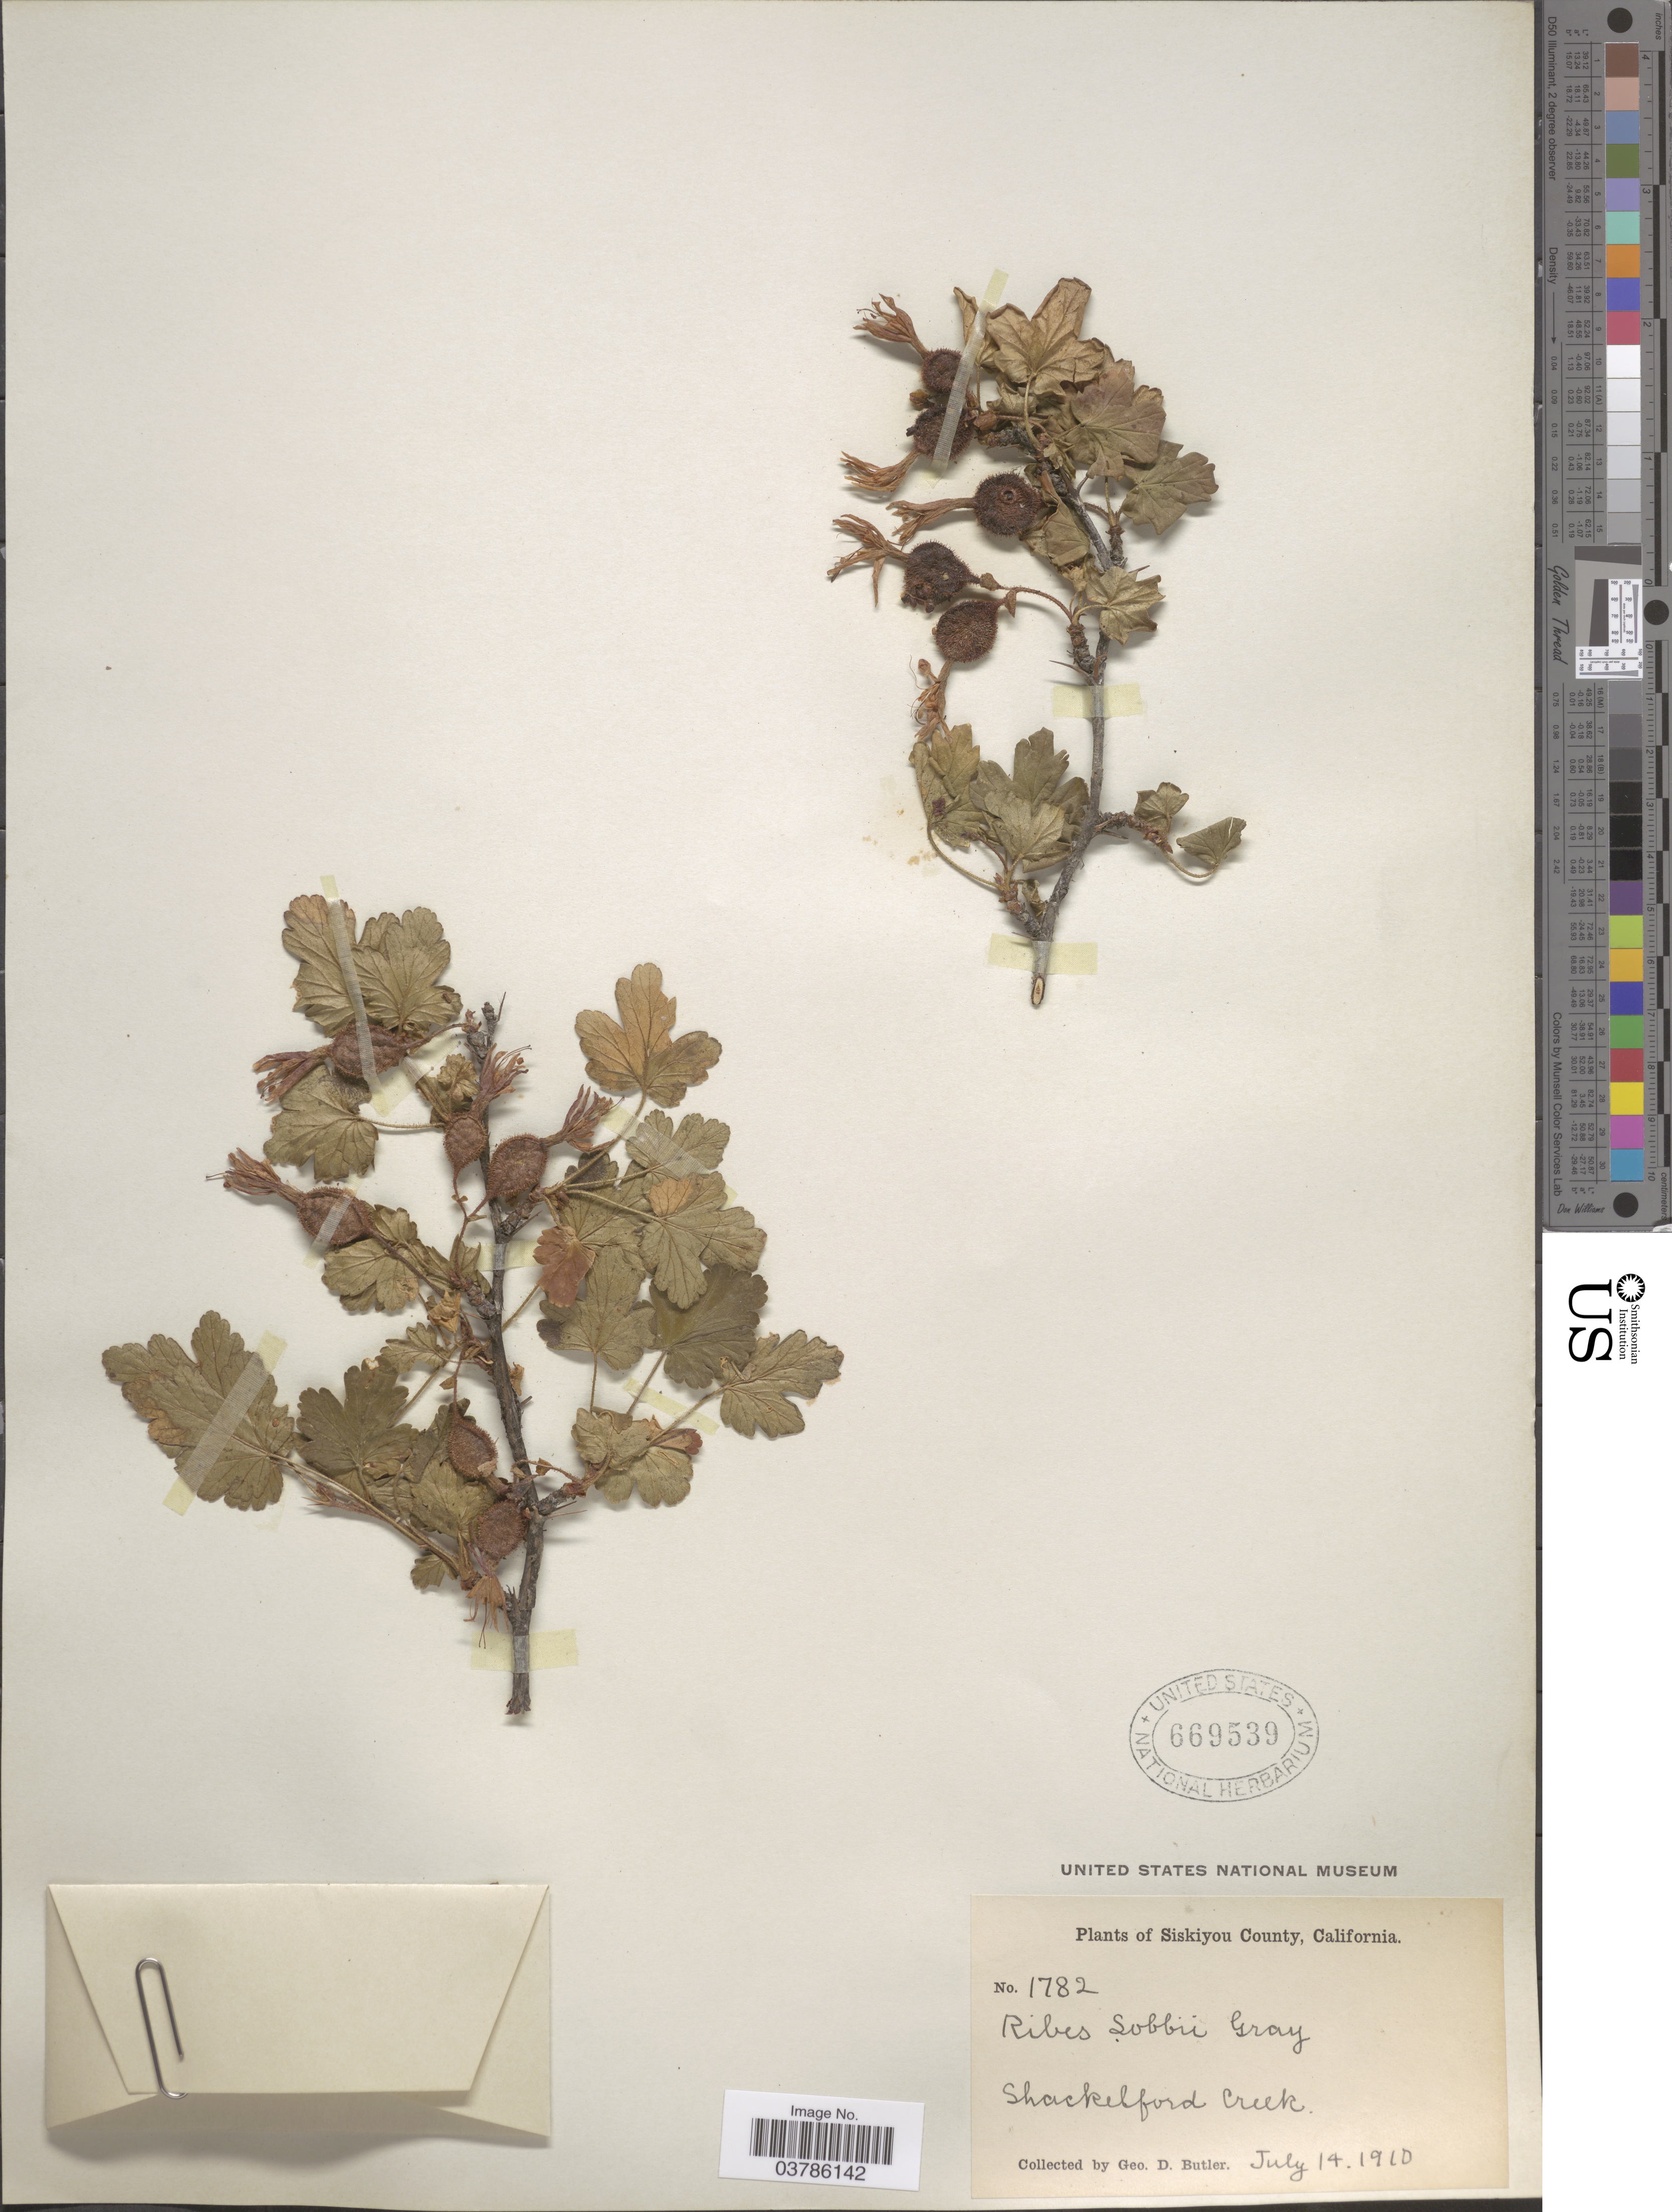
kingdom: Plantae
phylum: Tracheophyta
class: Magnoliopsida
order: Saxifragales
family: Grossulariaceae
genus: Ribes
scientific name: Ribes lobbii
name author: A. Gray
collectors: G. D. Butler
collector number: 1782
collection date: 1910-07-14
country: United States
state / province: California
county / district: Siskiyou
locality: Siskiyou County. Shakelford Creek.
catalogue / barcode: US 669539